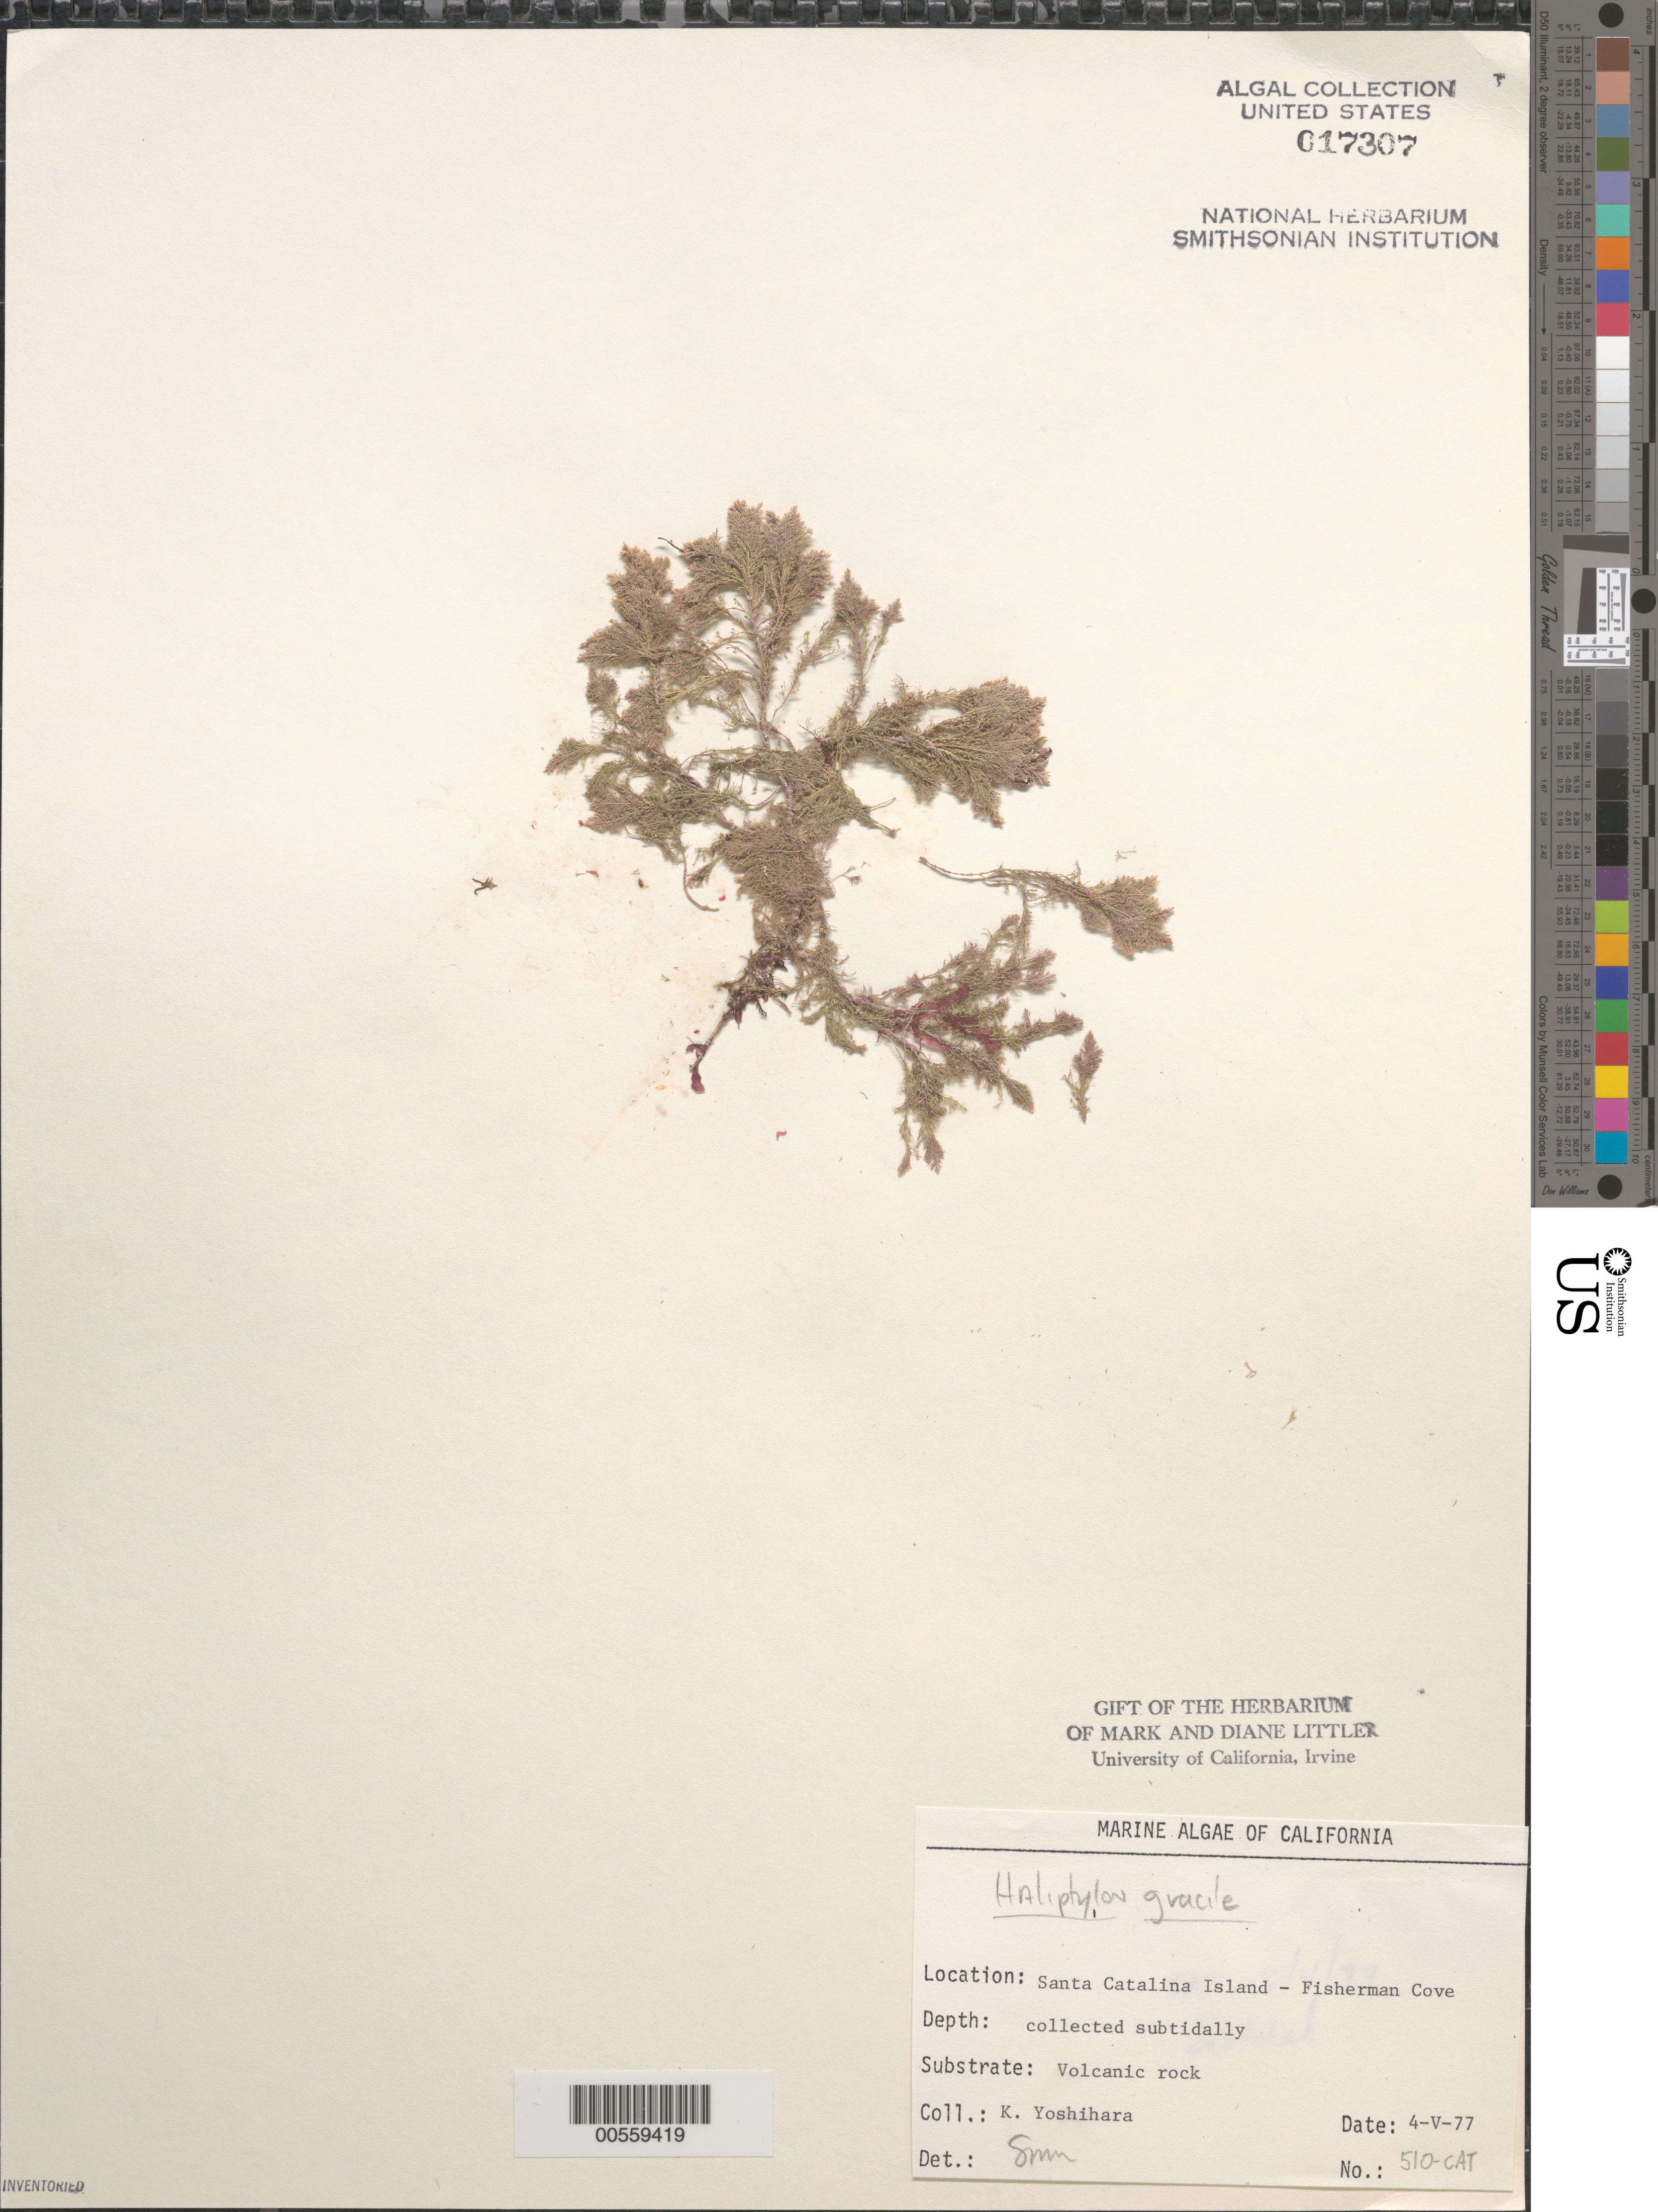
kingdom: Plantae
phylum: Rhodophyta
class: Florideophyceae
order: Corallinales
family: Corallinaceae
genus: Jania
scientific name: Jania rosea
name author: (Lam.) Decne.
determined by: Algae name updating Project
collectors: K. Yoshihara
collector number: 510-cat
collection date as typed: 04 May 1977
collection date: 1977-05-04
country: United States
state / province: California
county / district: Los Angeles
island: Santa Catalina Island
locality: Fishermen Cove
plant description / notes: BLM-SOCALBIGHT Rocky Intertidal Survey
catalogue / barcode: US 17307